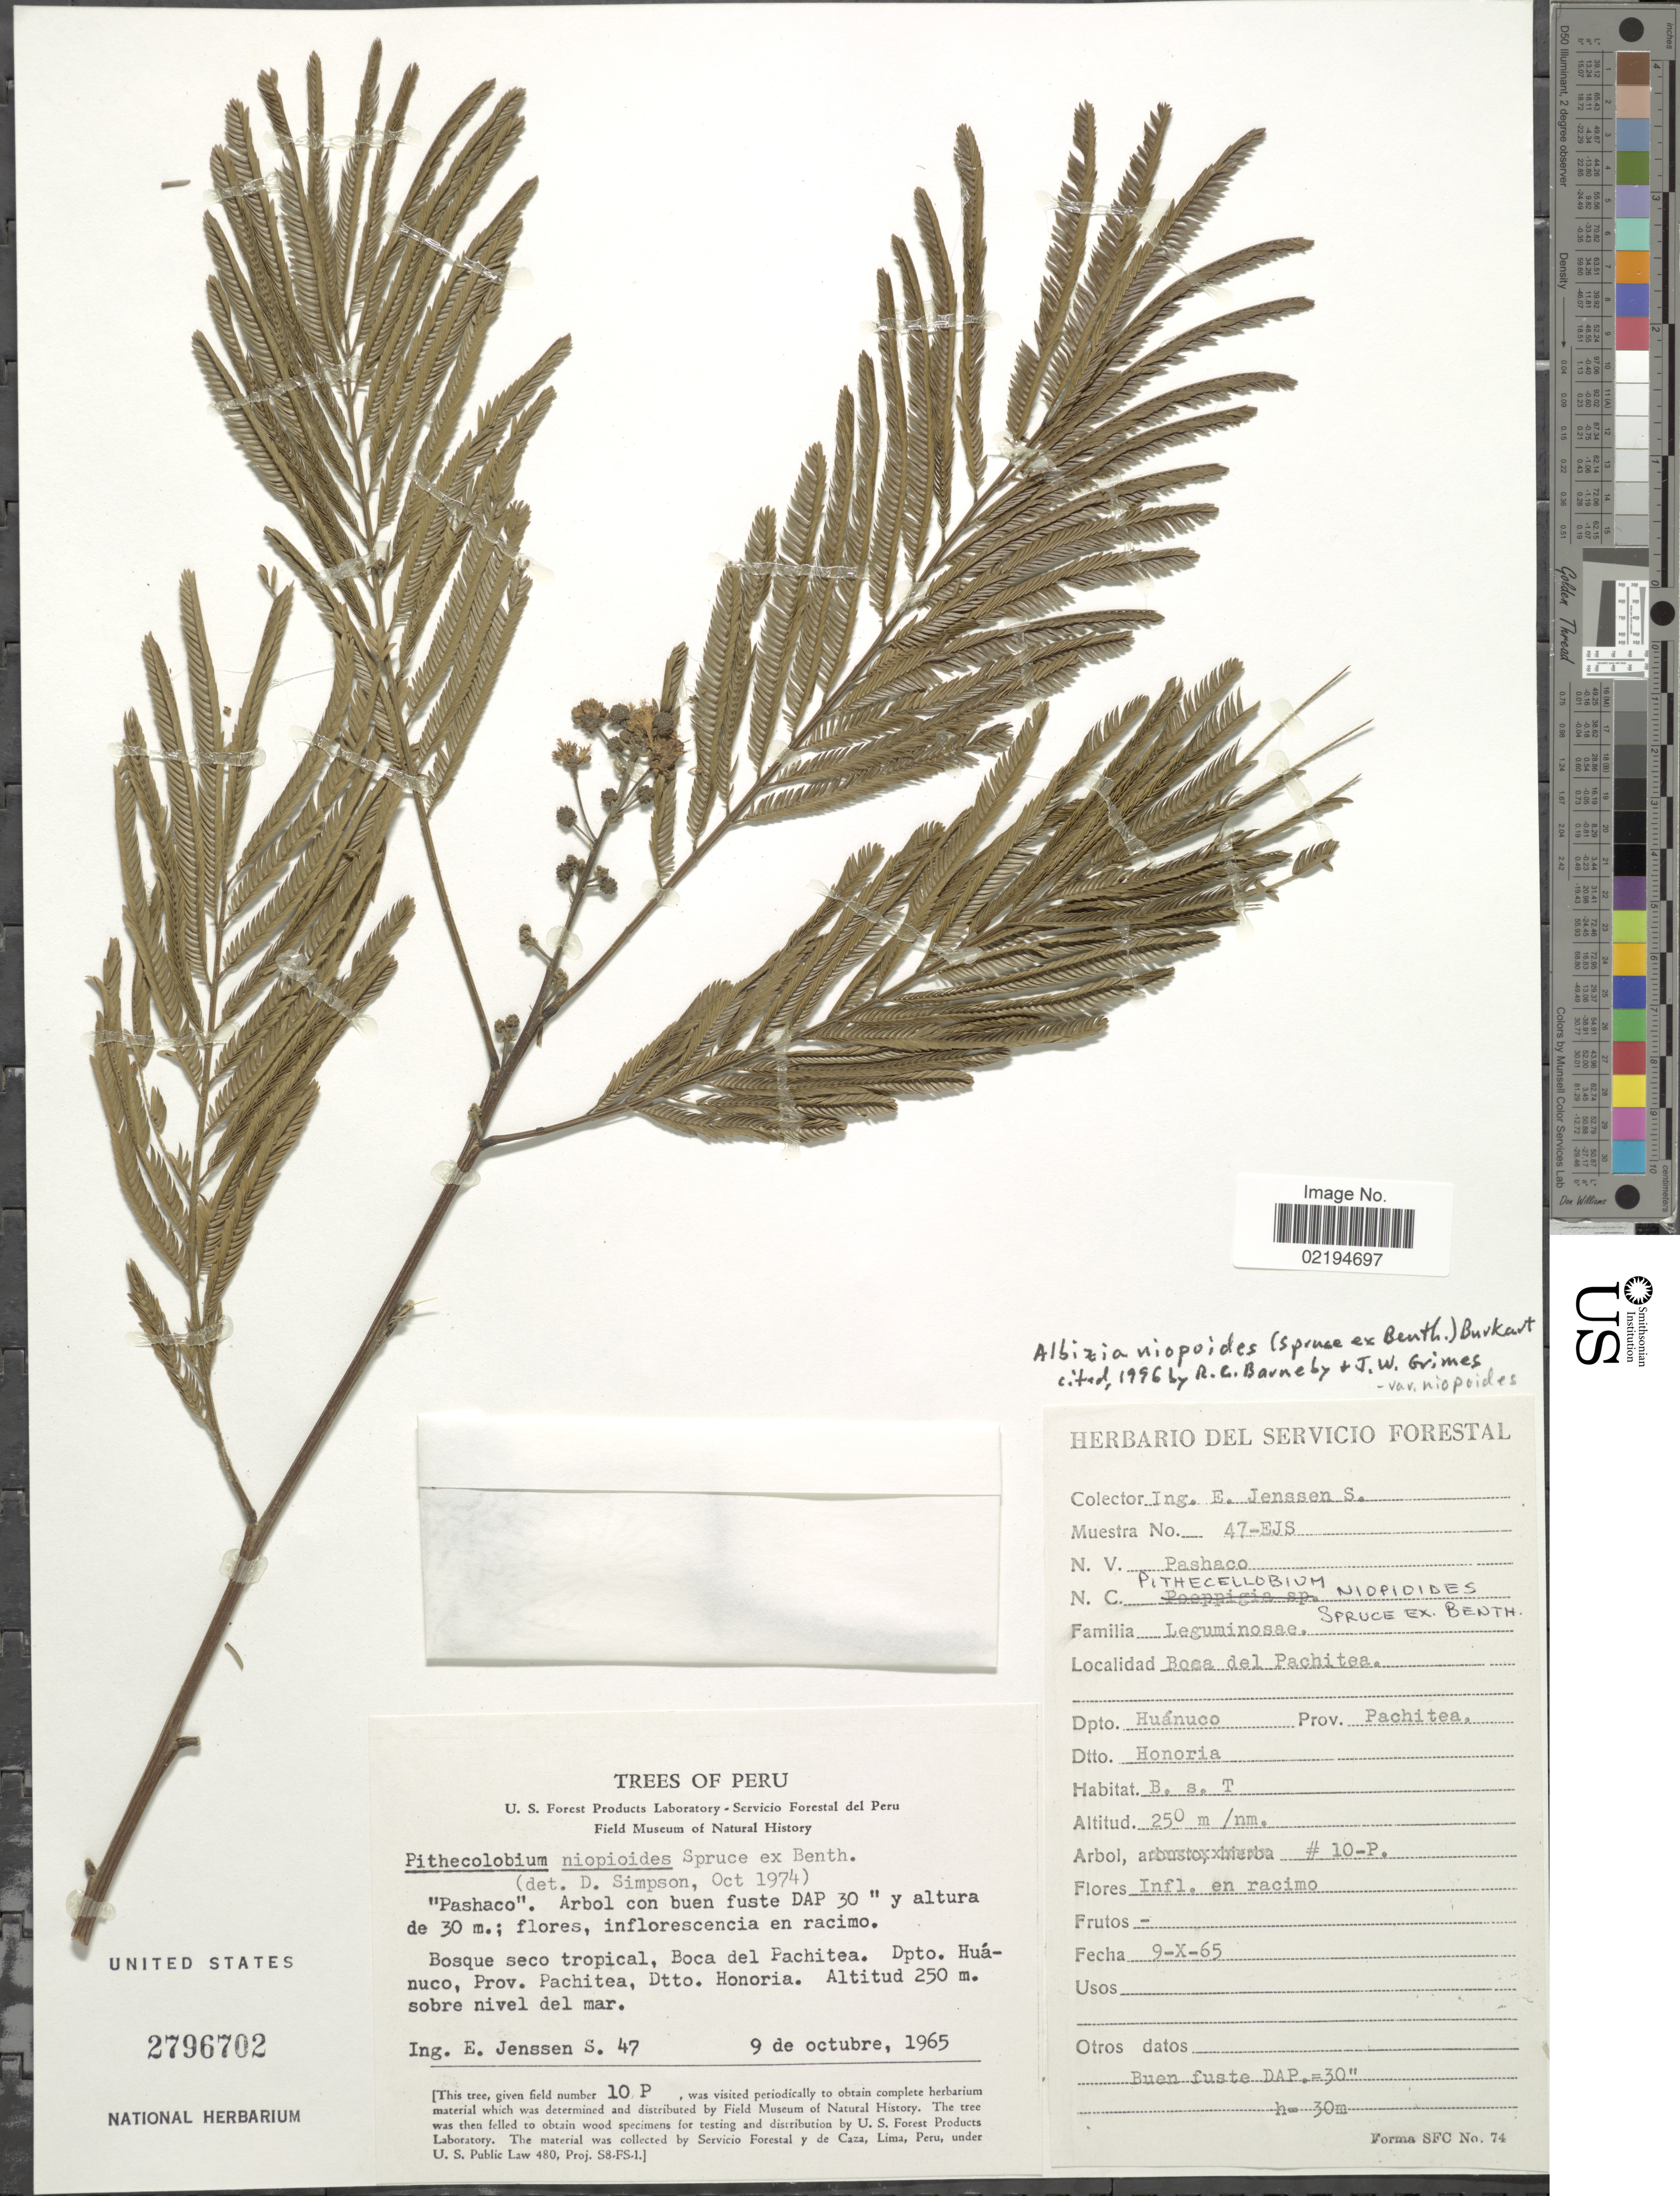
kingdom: Plantae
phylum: Tracheophyta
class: Magnoliopsida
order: Fabales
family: Fabaceae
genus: Pseudalbizzia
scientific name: Pseudalbizzia niopoides var. niopoides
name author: (Spruce ex Benth.) Koenen & Duno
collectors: E. Jenssen S.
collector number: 47-EJS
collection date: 1965-10-09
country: Peru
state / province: Huánuco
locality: Prov. Pachitea, Dtto. Honoria, bosque seco tropical, Boca del Pachitea.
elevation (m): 250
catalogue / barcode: US 2796702